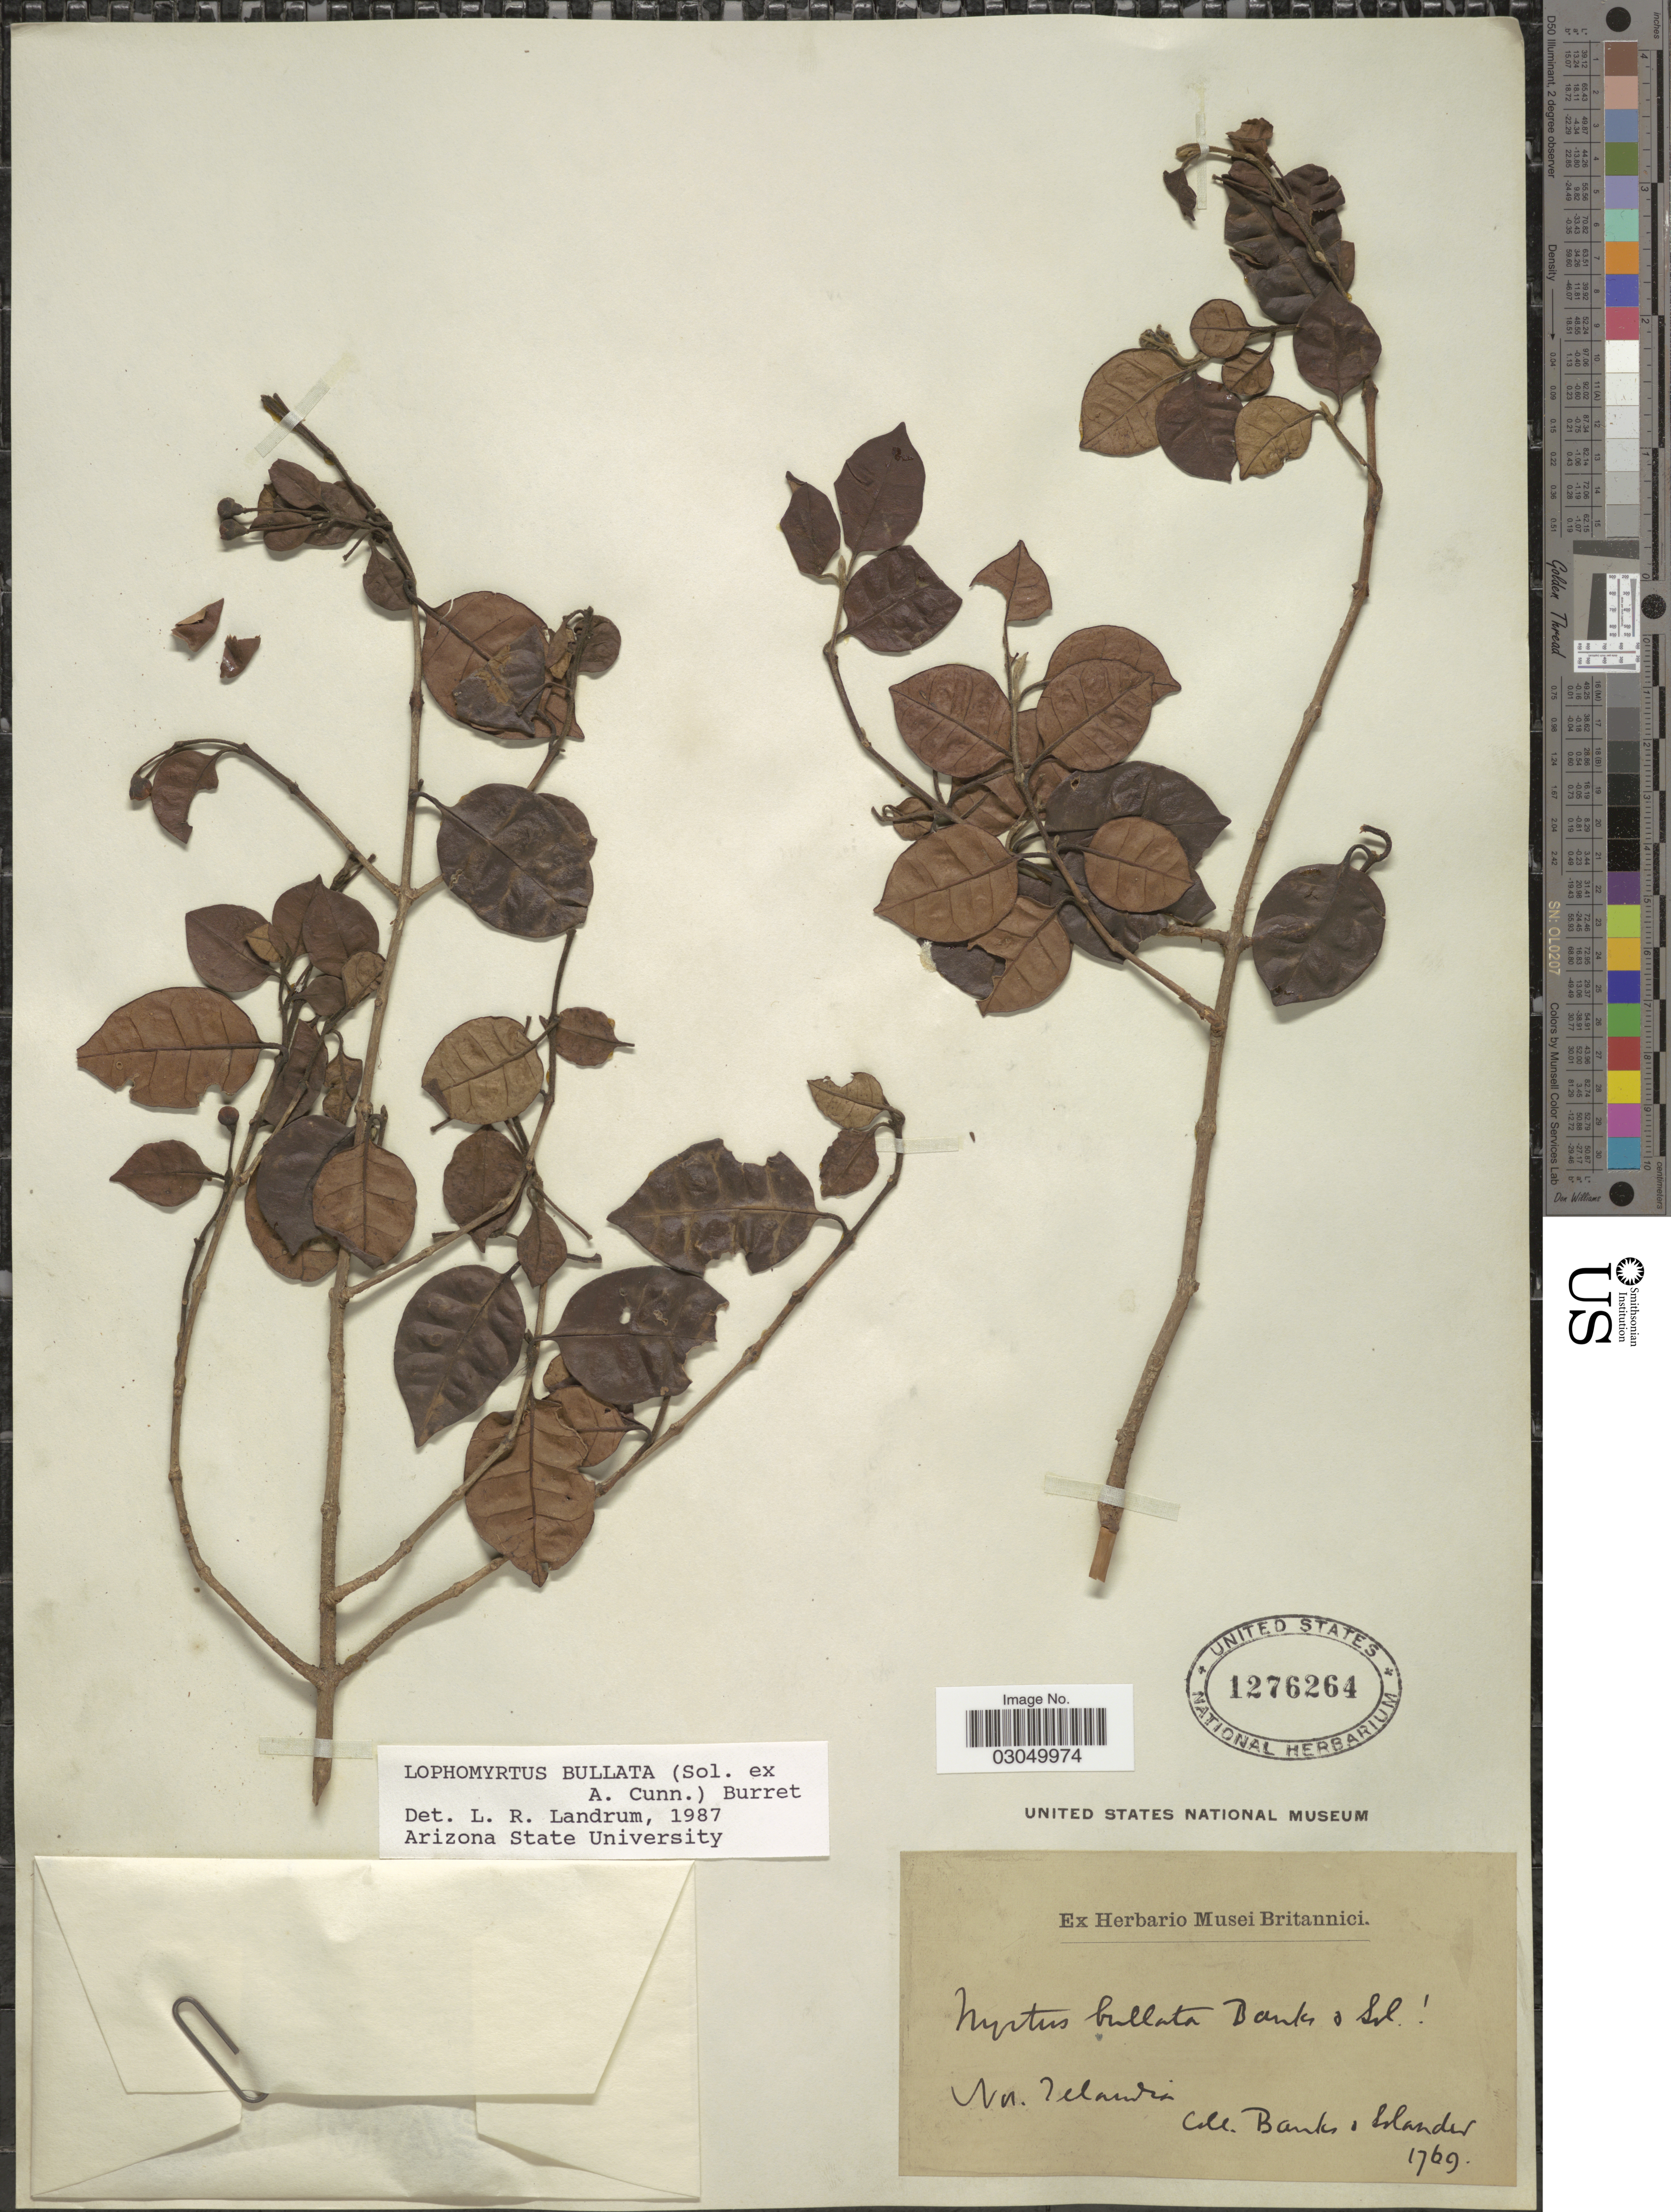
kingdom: Plantae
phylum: Tracheophyta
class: Magnoliopsida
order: Myrtales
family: Myrtaceae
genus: Lophomyrtus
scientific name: Lophomyrtus bullata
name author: (Sol. ex A. Cunn.) Burret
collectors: -- Banks & -- Solander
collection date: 1769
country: New Zealand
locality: Nw. Zelandia.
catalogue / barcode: US 1276264